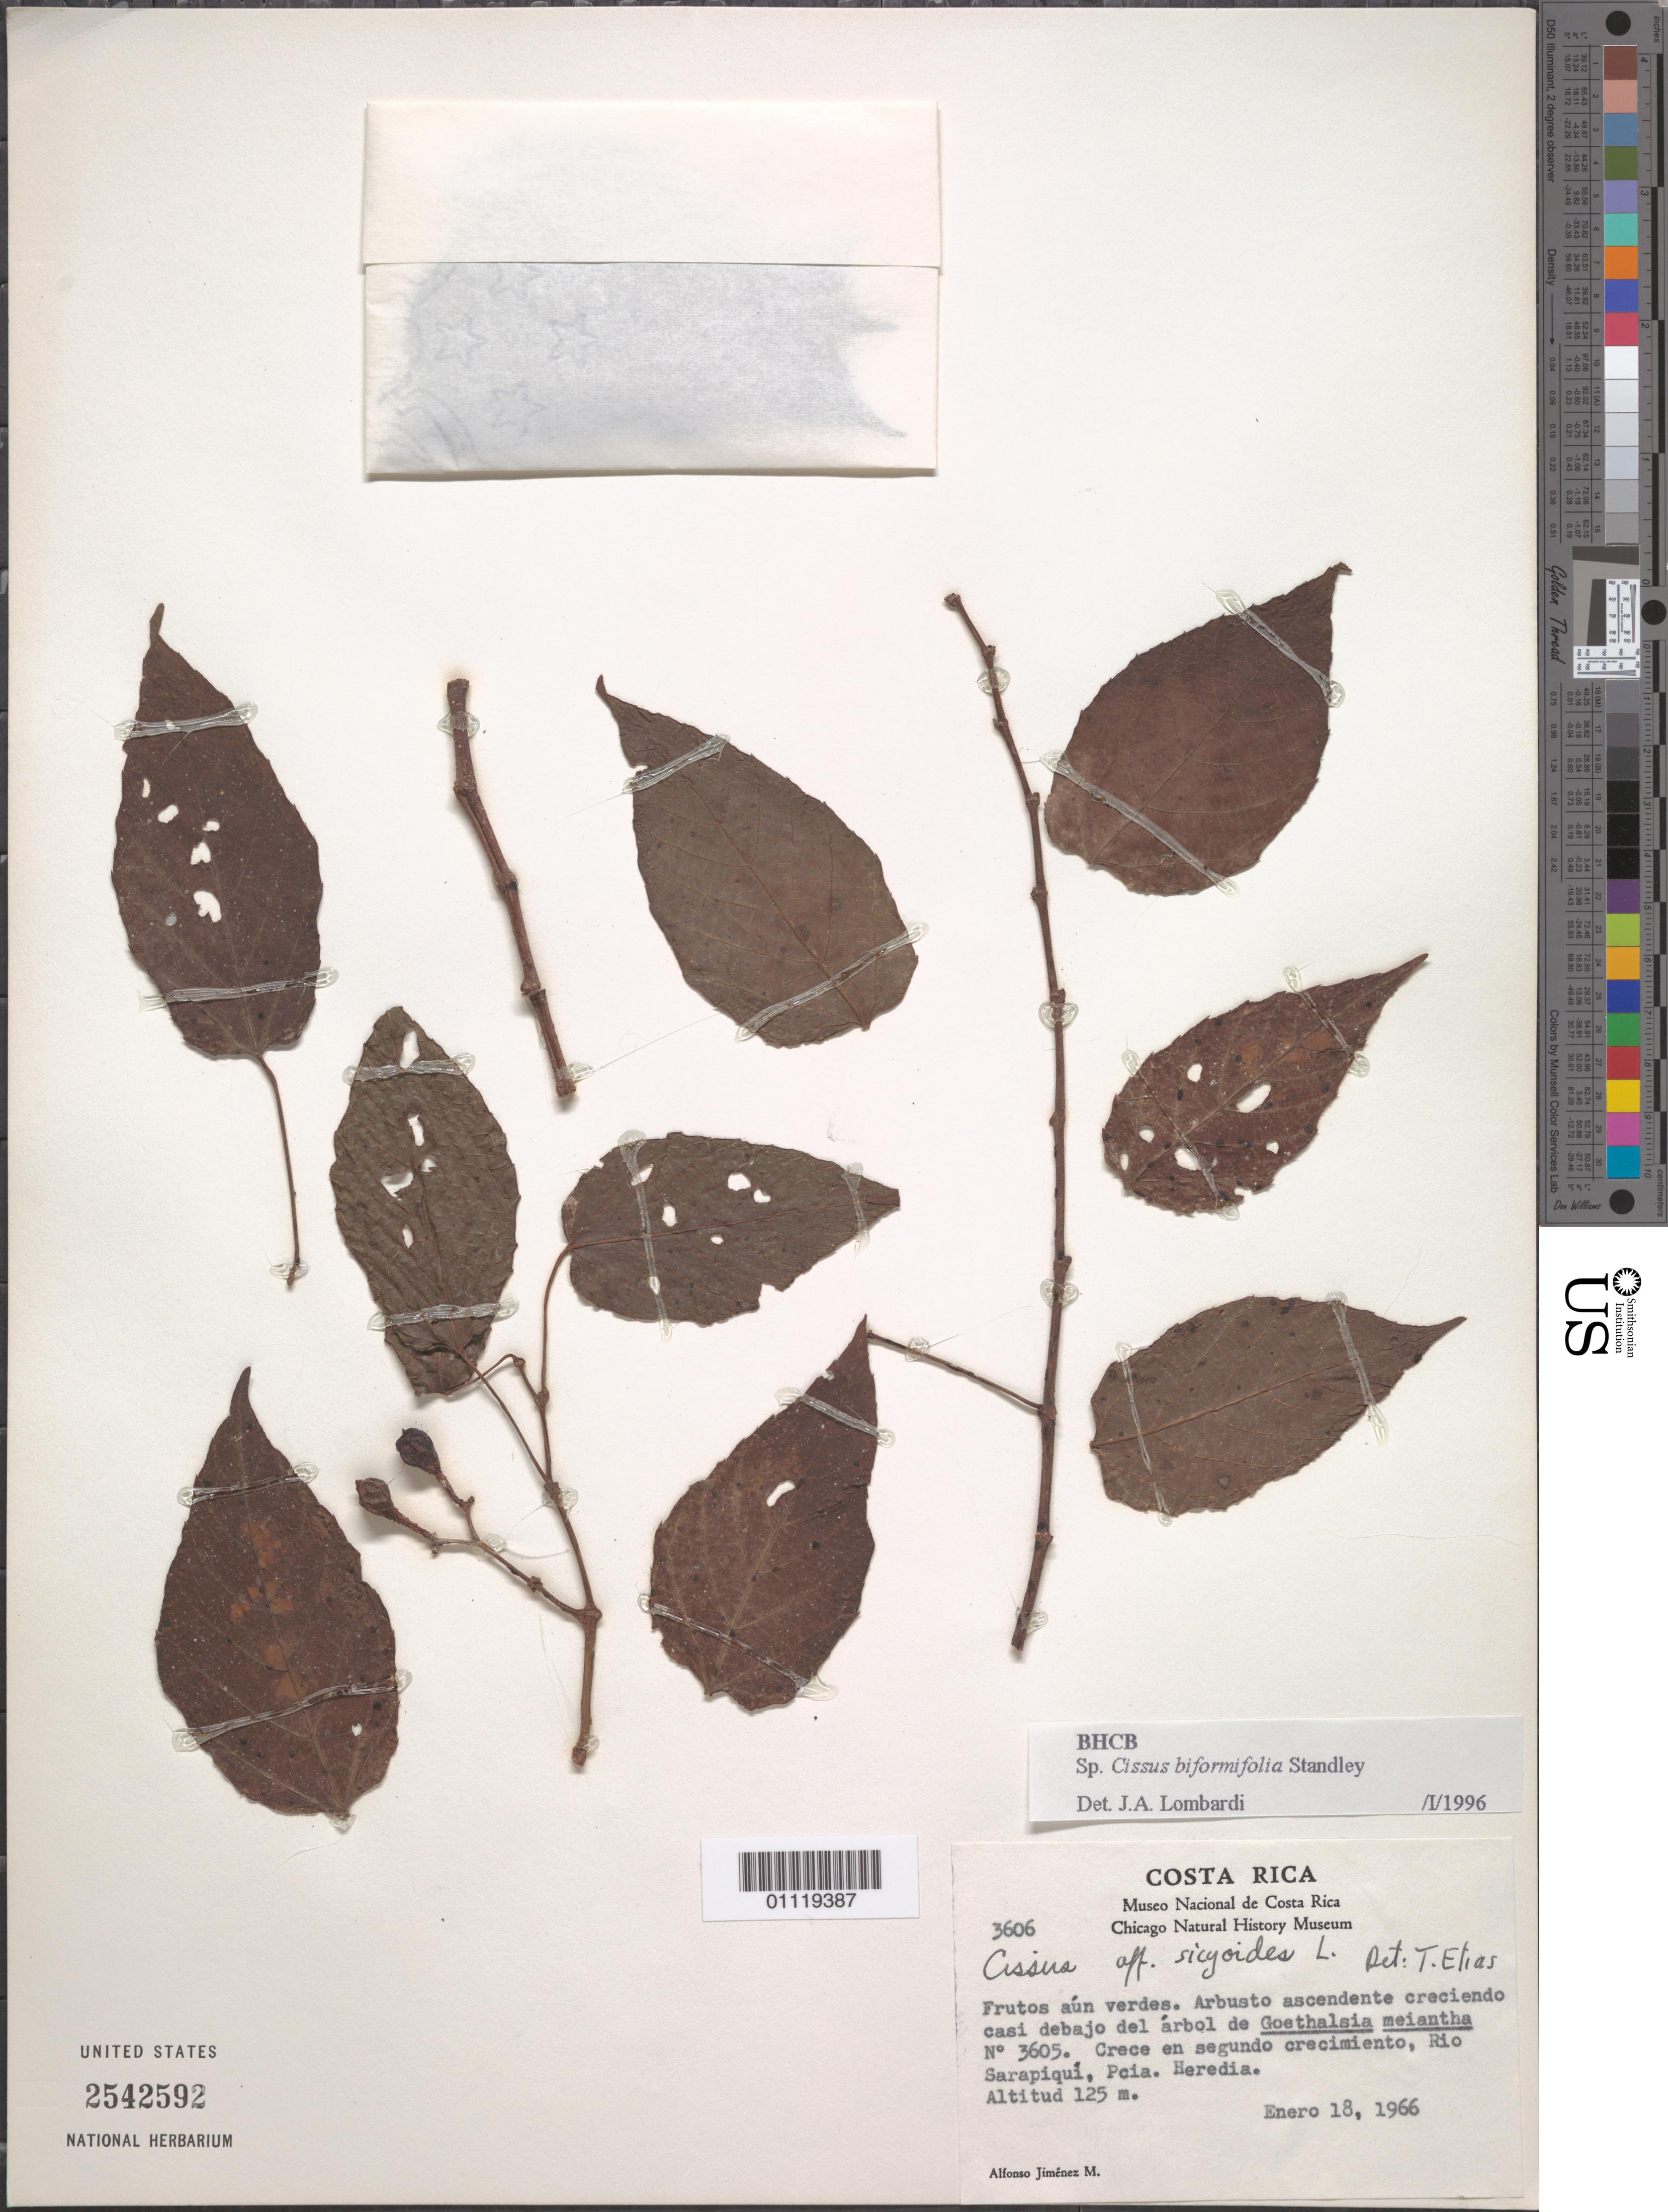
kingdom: Plantae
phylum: Tracheophyta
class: Magnoliopsida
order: Vitales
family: Vitaceae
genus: Cissus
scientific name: Cissus biformifolia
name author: Standl.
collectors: A. Jiménez M.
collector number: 3606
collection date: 1966-01-18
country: Costa Rica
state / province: Heredia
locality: Rio Sarapiqui. Pcia.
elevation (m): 125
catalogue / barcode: US 2542592